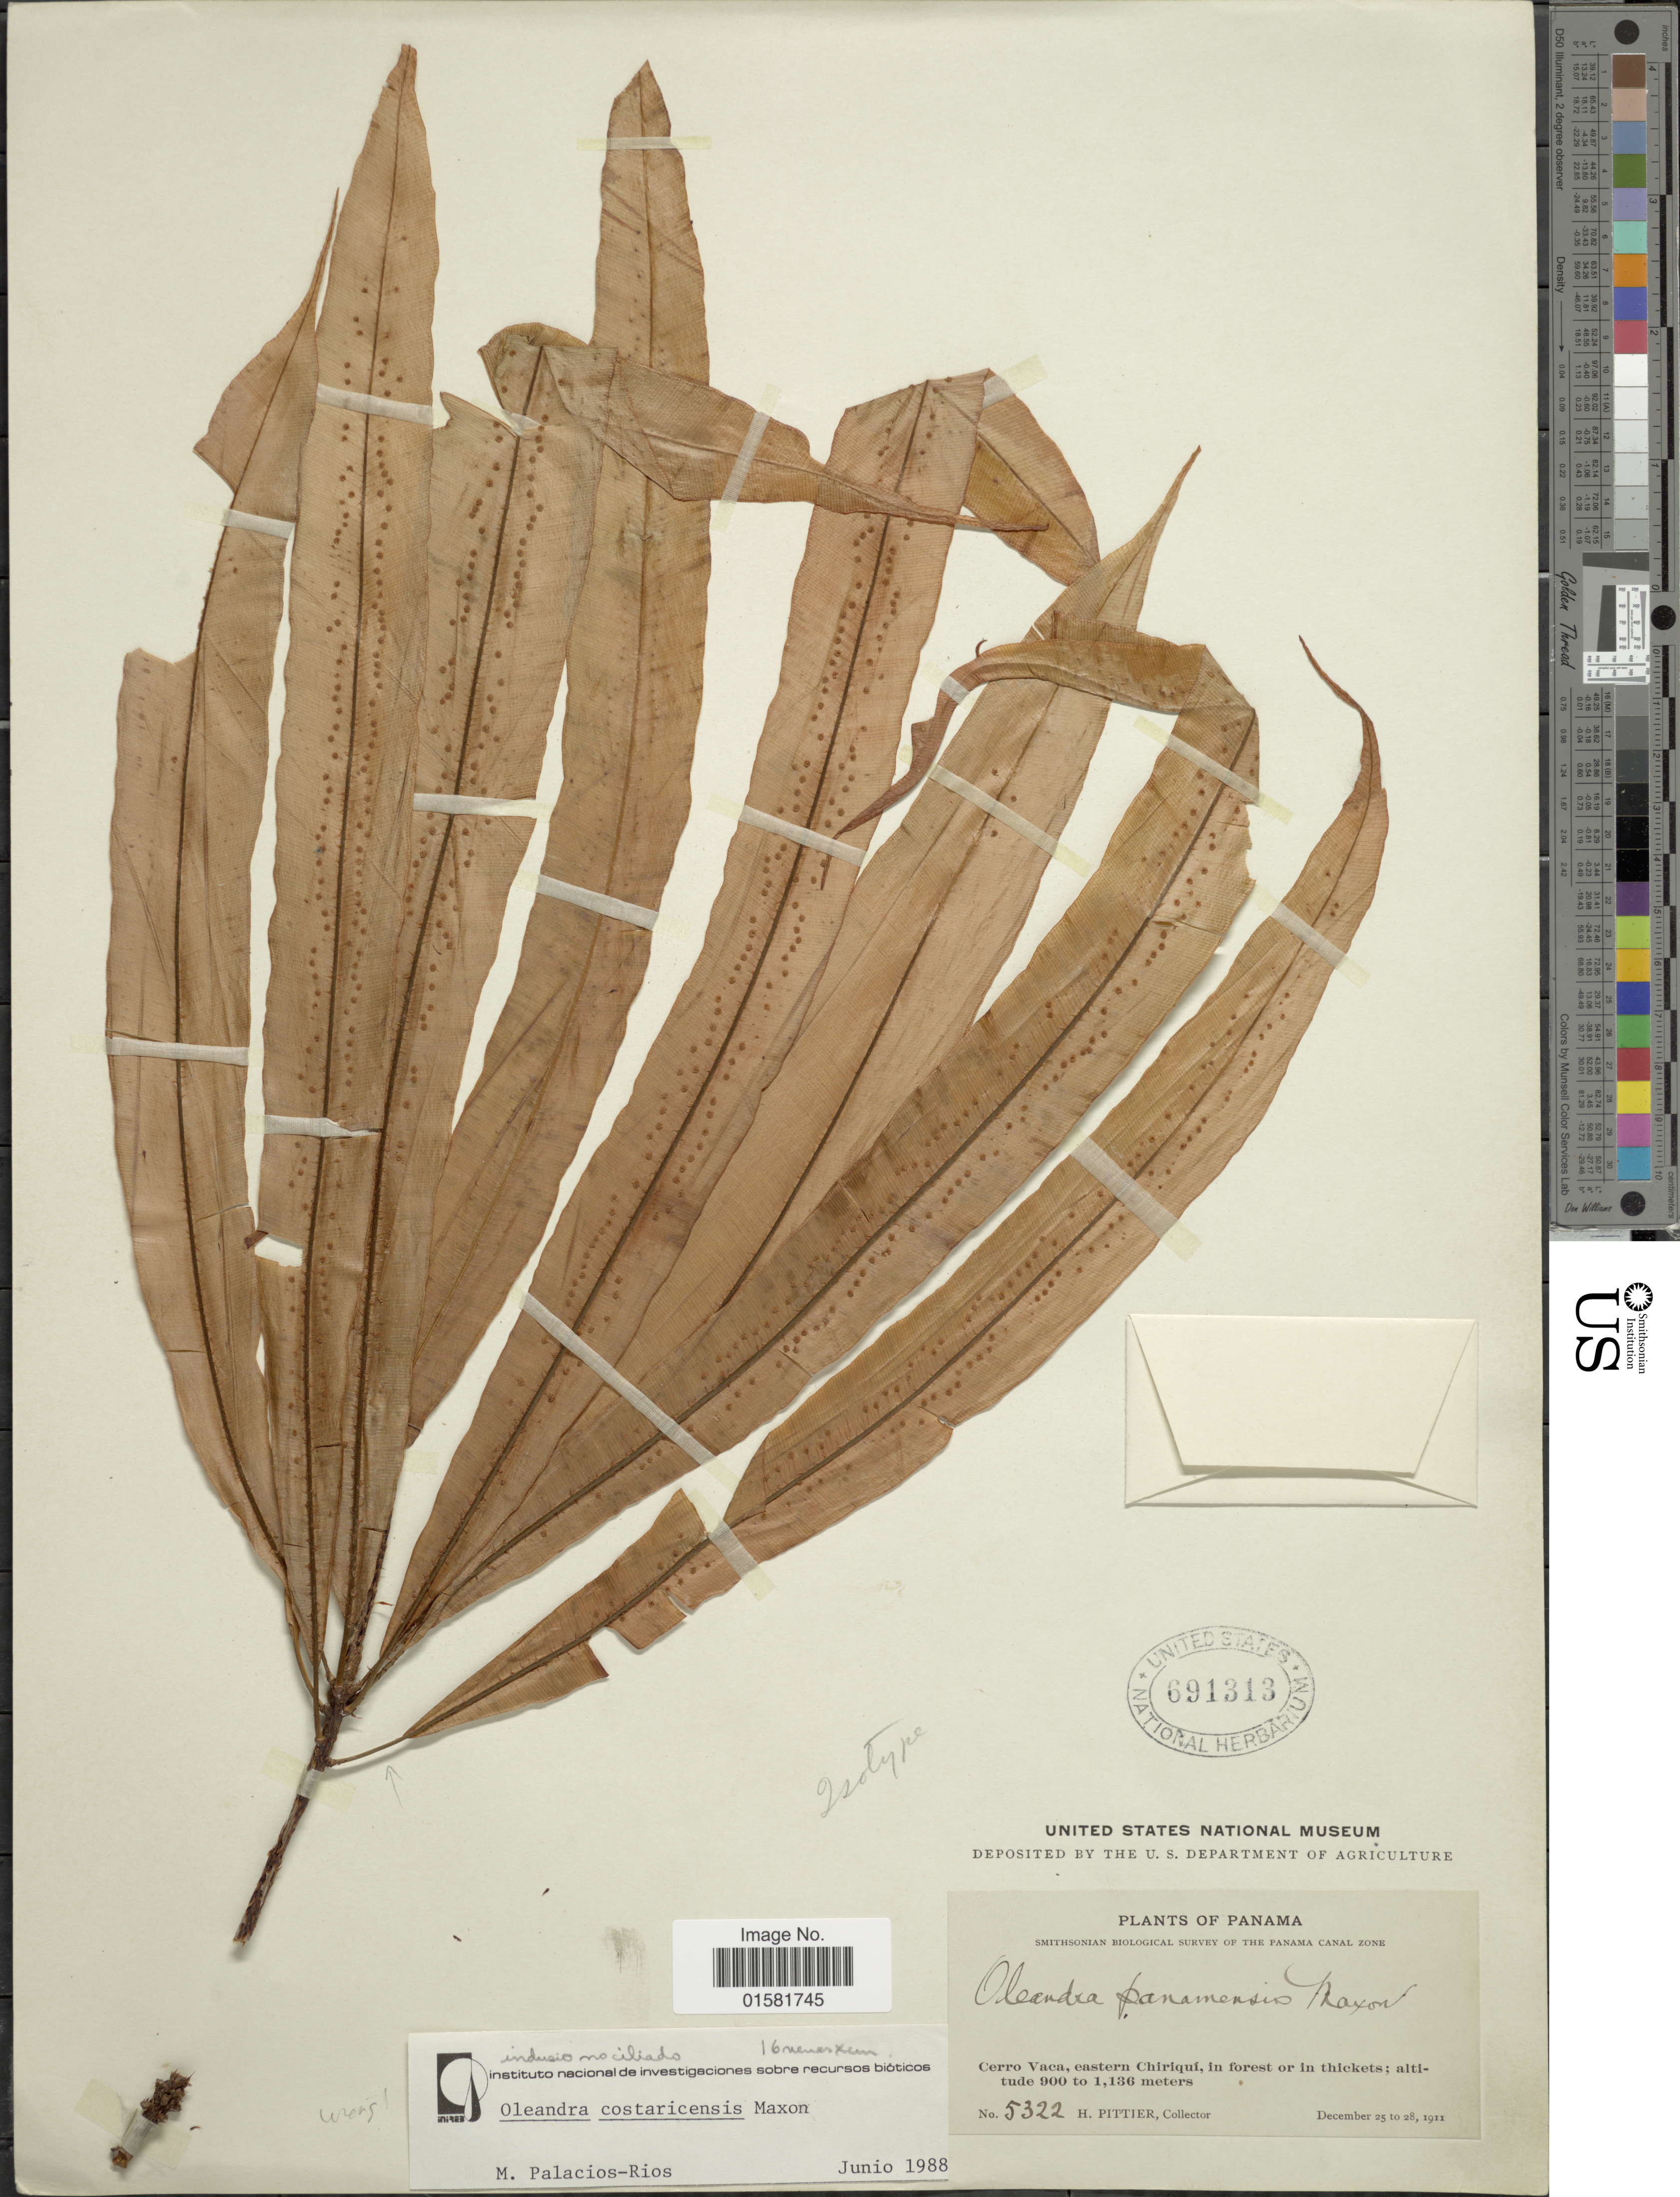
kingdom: Plantae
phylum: Tracheophyta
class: Polypodiopsida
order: Polypodiales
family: Oleandraceae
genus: Oleandra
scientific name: Oleandra pilosa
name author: Hook.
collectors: H. F. Pittier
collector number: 5322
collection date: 1911-12-25/1911-12-28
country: Panama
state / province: Chiriqui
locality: Panama, Cerro Vaca, eastern Chiriqui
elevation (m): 1136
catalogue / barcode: US 691313